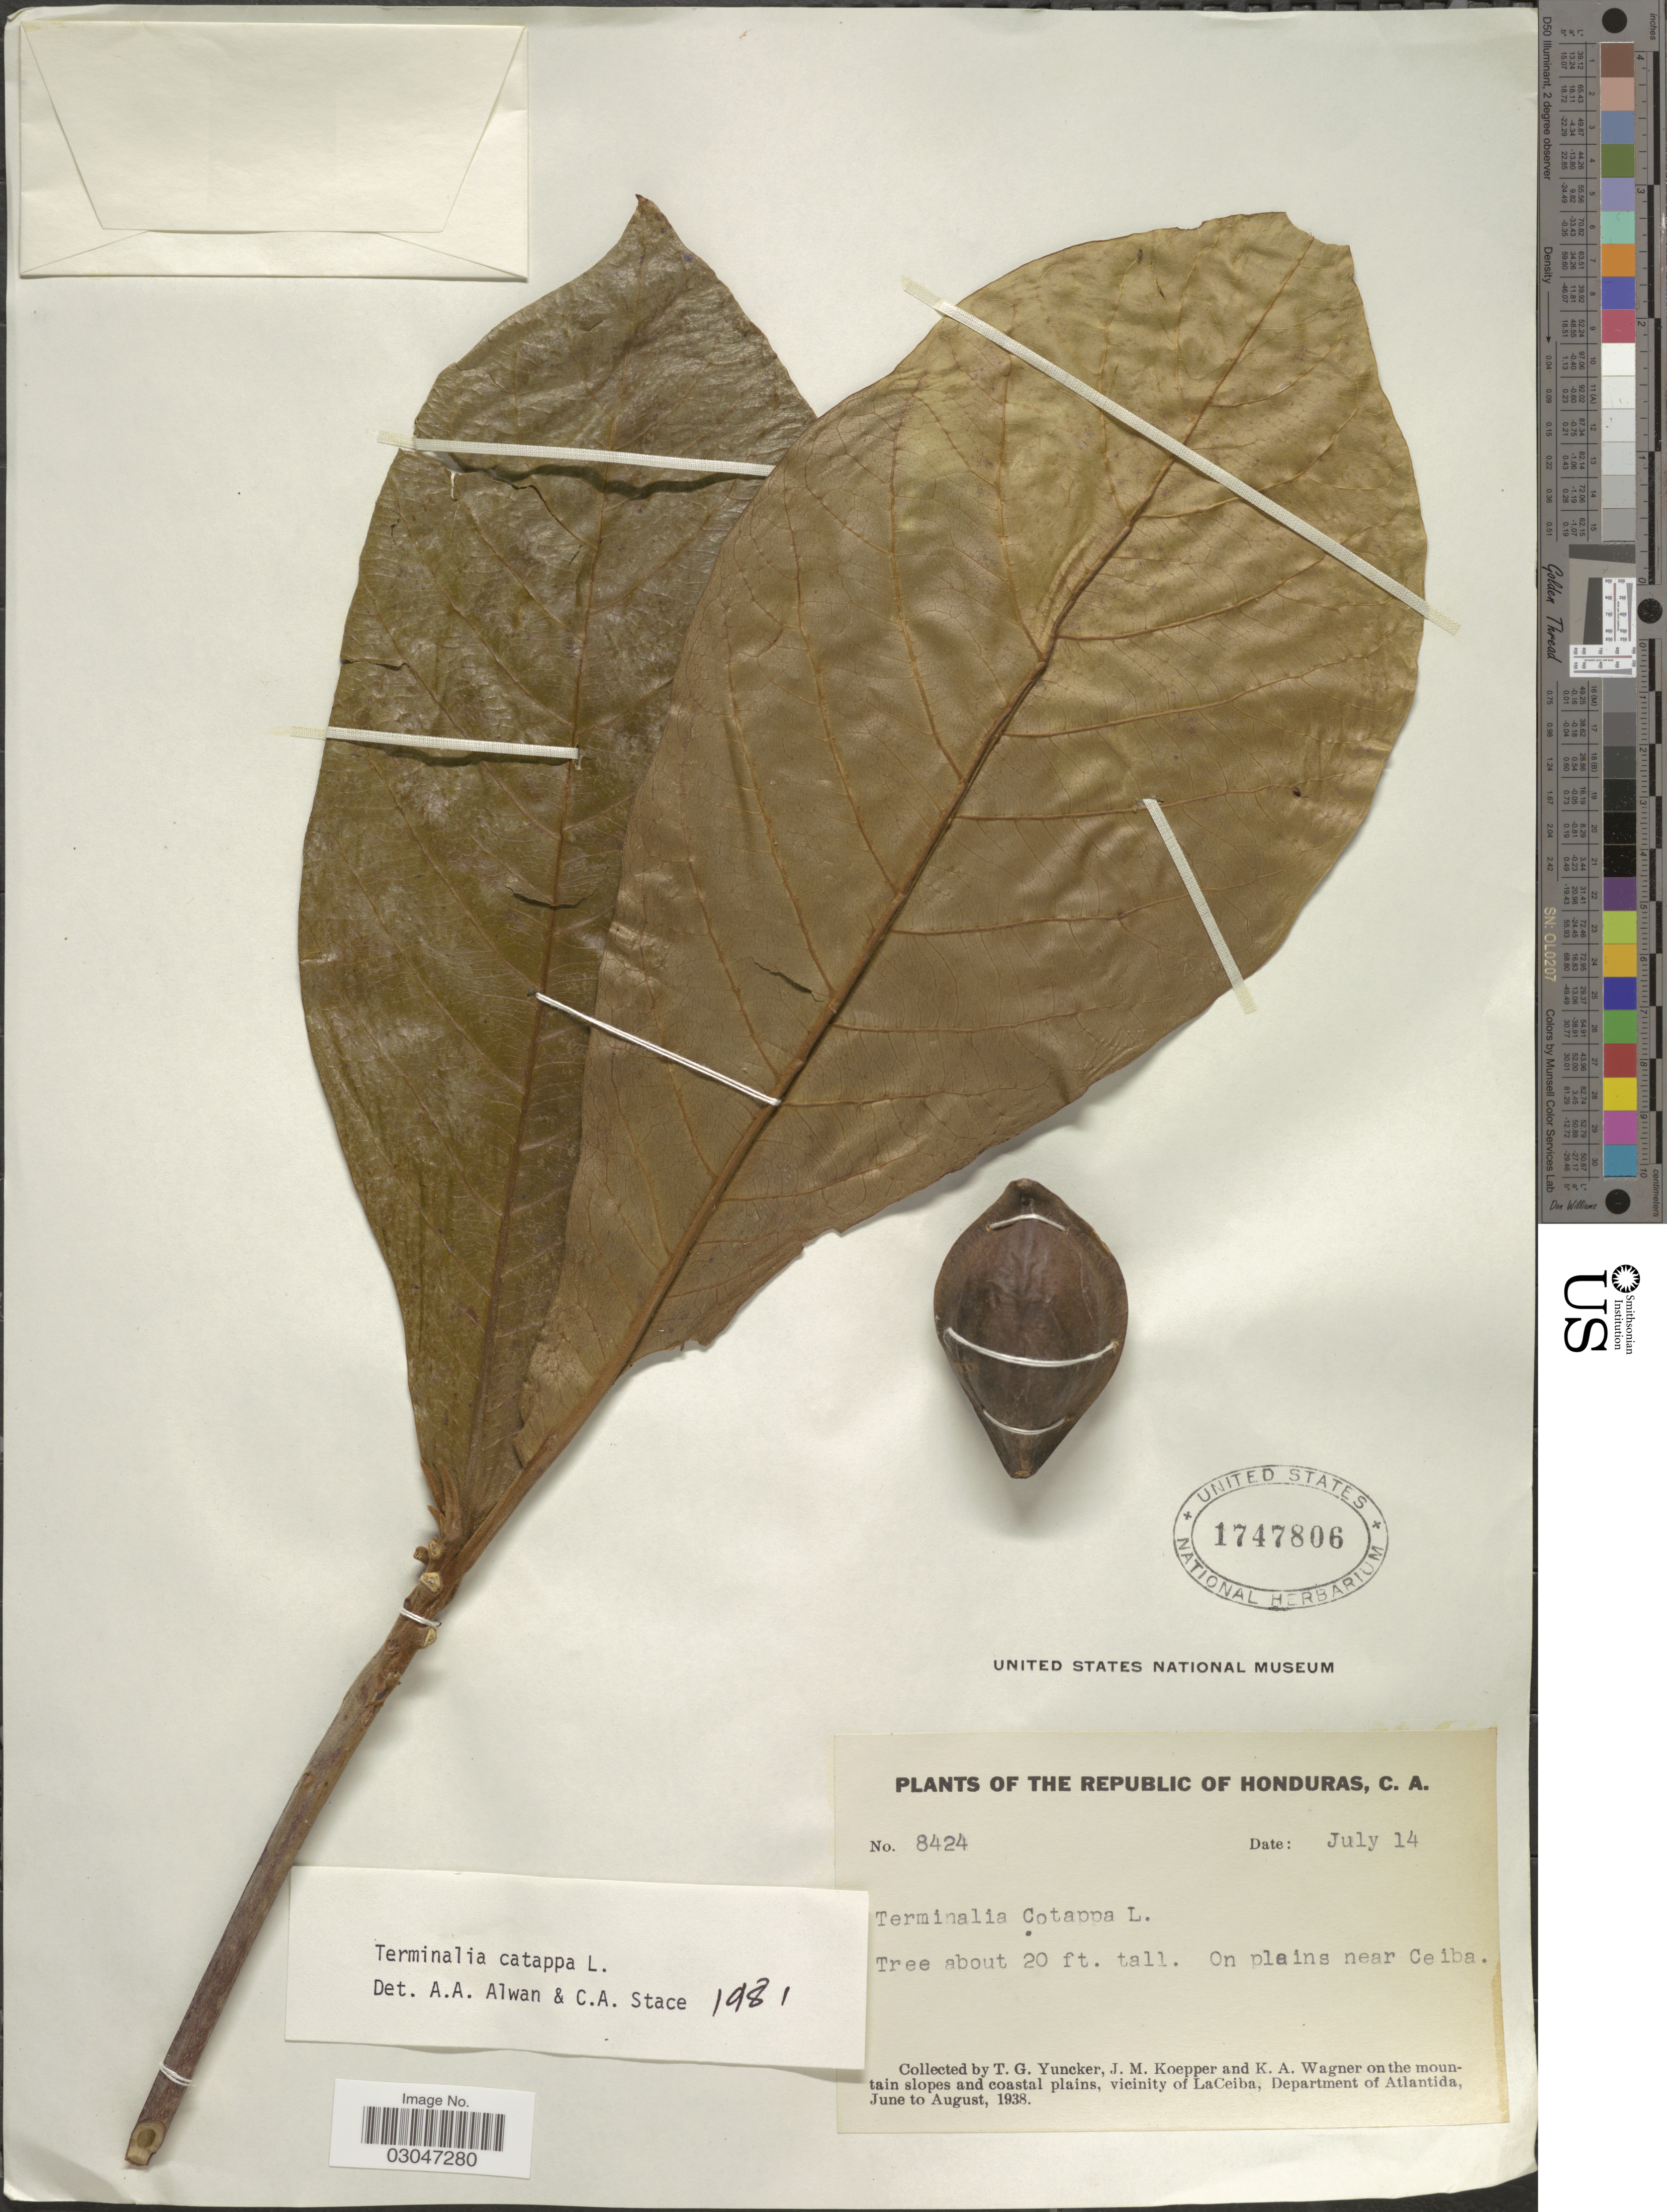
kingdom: Plantae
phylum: Tracheophyta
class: Magnoliopsida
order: Myrtales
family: Combretaceae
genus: Terminalia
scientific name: Terminalia catappa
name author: L.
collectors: T. G. Yuncker, J. M. Koepper & K. A. Wagner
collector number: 8424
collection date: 1938-07-14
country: Honduras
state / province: Atlántida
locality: The Republic of Honduras. On plains near Ceiba, on the mountain slopes and coastal plains, vicinity of LaCeiba, Department of Atlantida.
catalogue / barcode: US 1747806